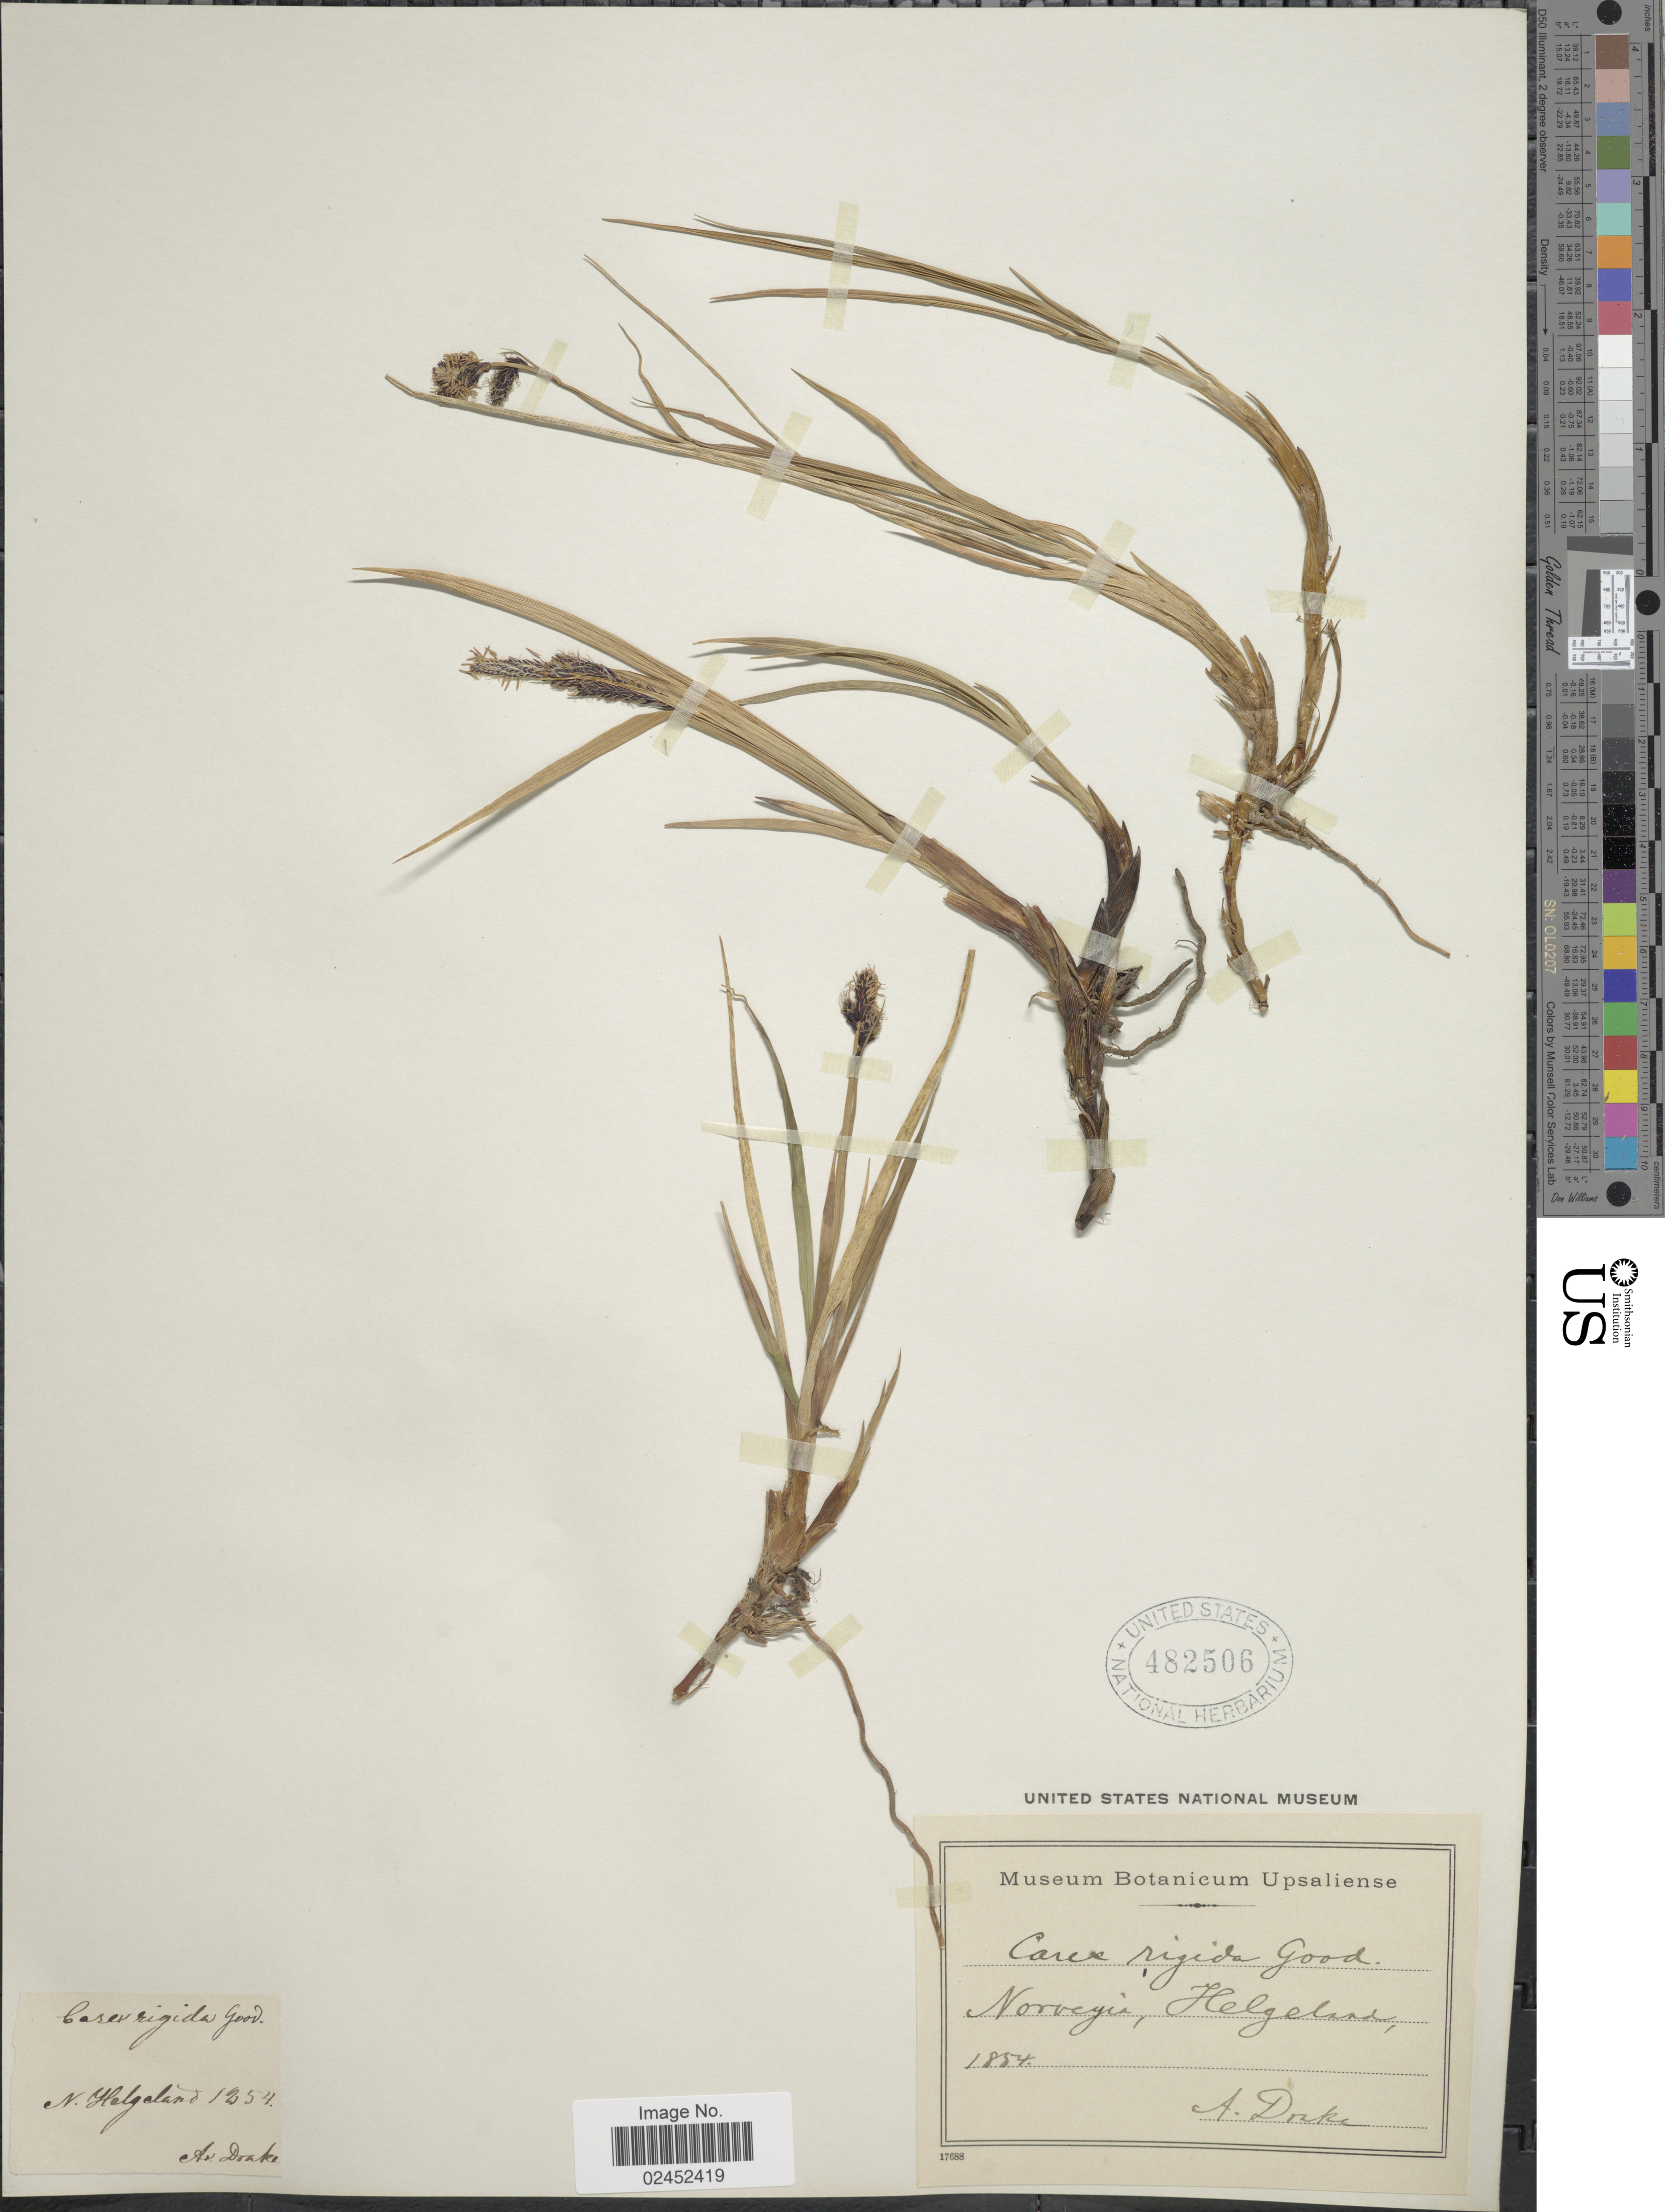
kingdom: Plantae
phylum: Tracheophyta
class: Liliopsida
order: Poales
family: Cyperaceae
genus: Carex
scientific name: Carex bigelowii subsp. bigelowii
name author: Torr. ex Schwein.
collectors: A. Drake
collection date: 1884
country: Norway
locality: Novergia, Helgeland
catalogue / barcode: US 482506